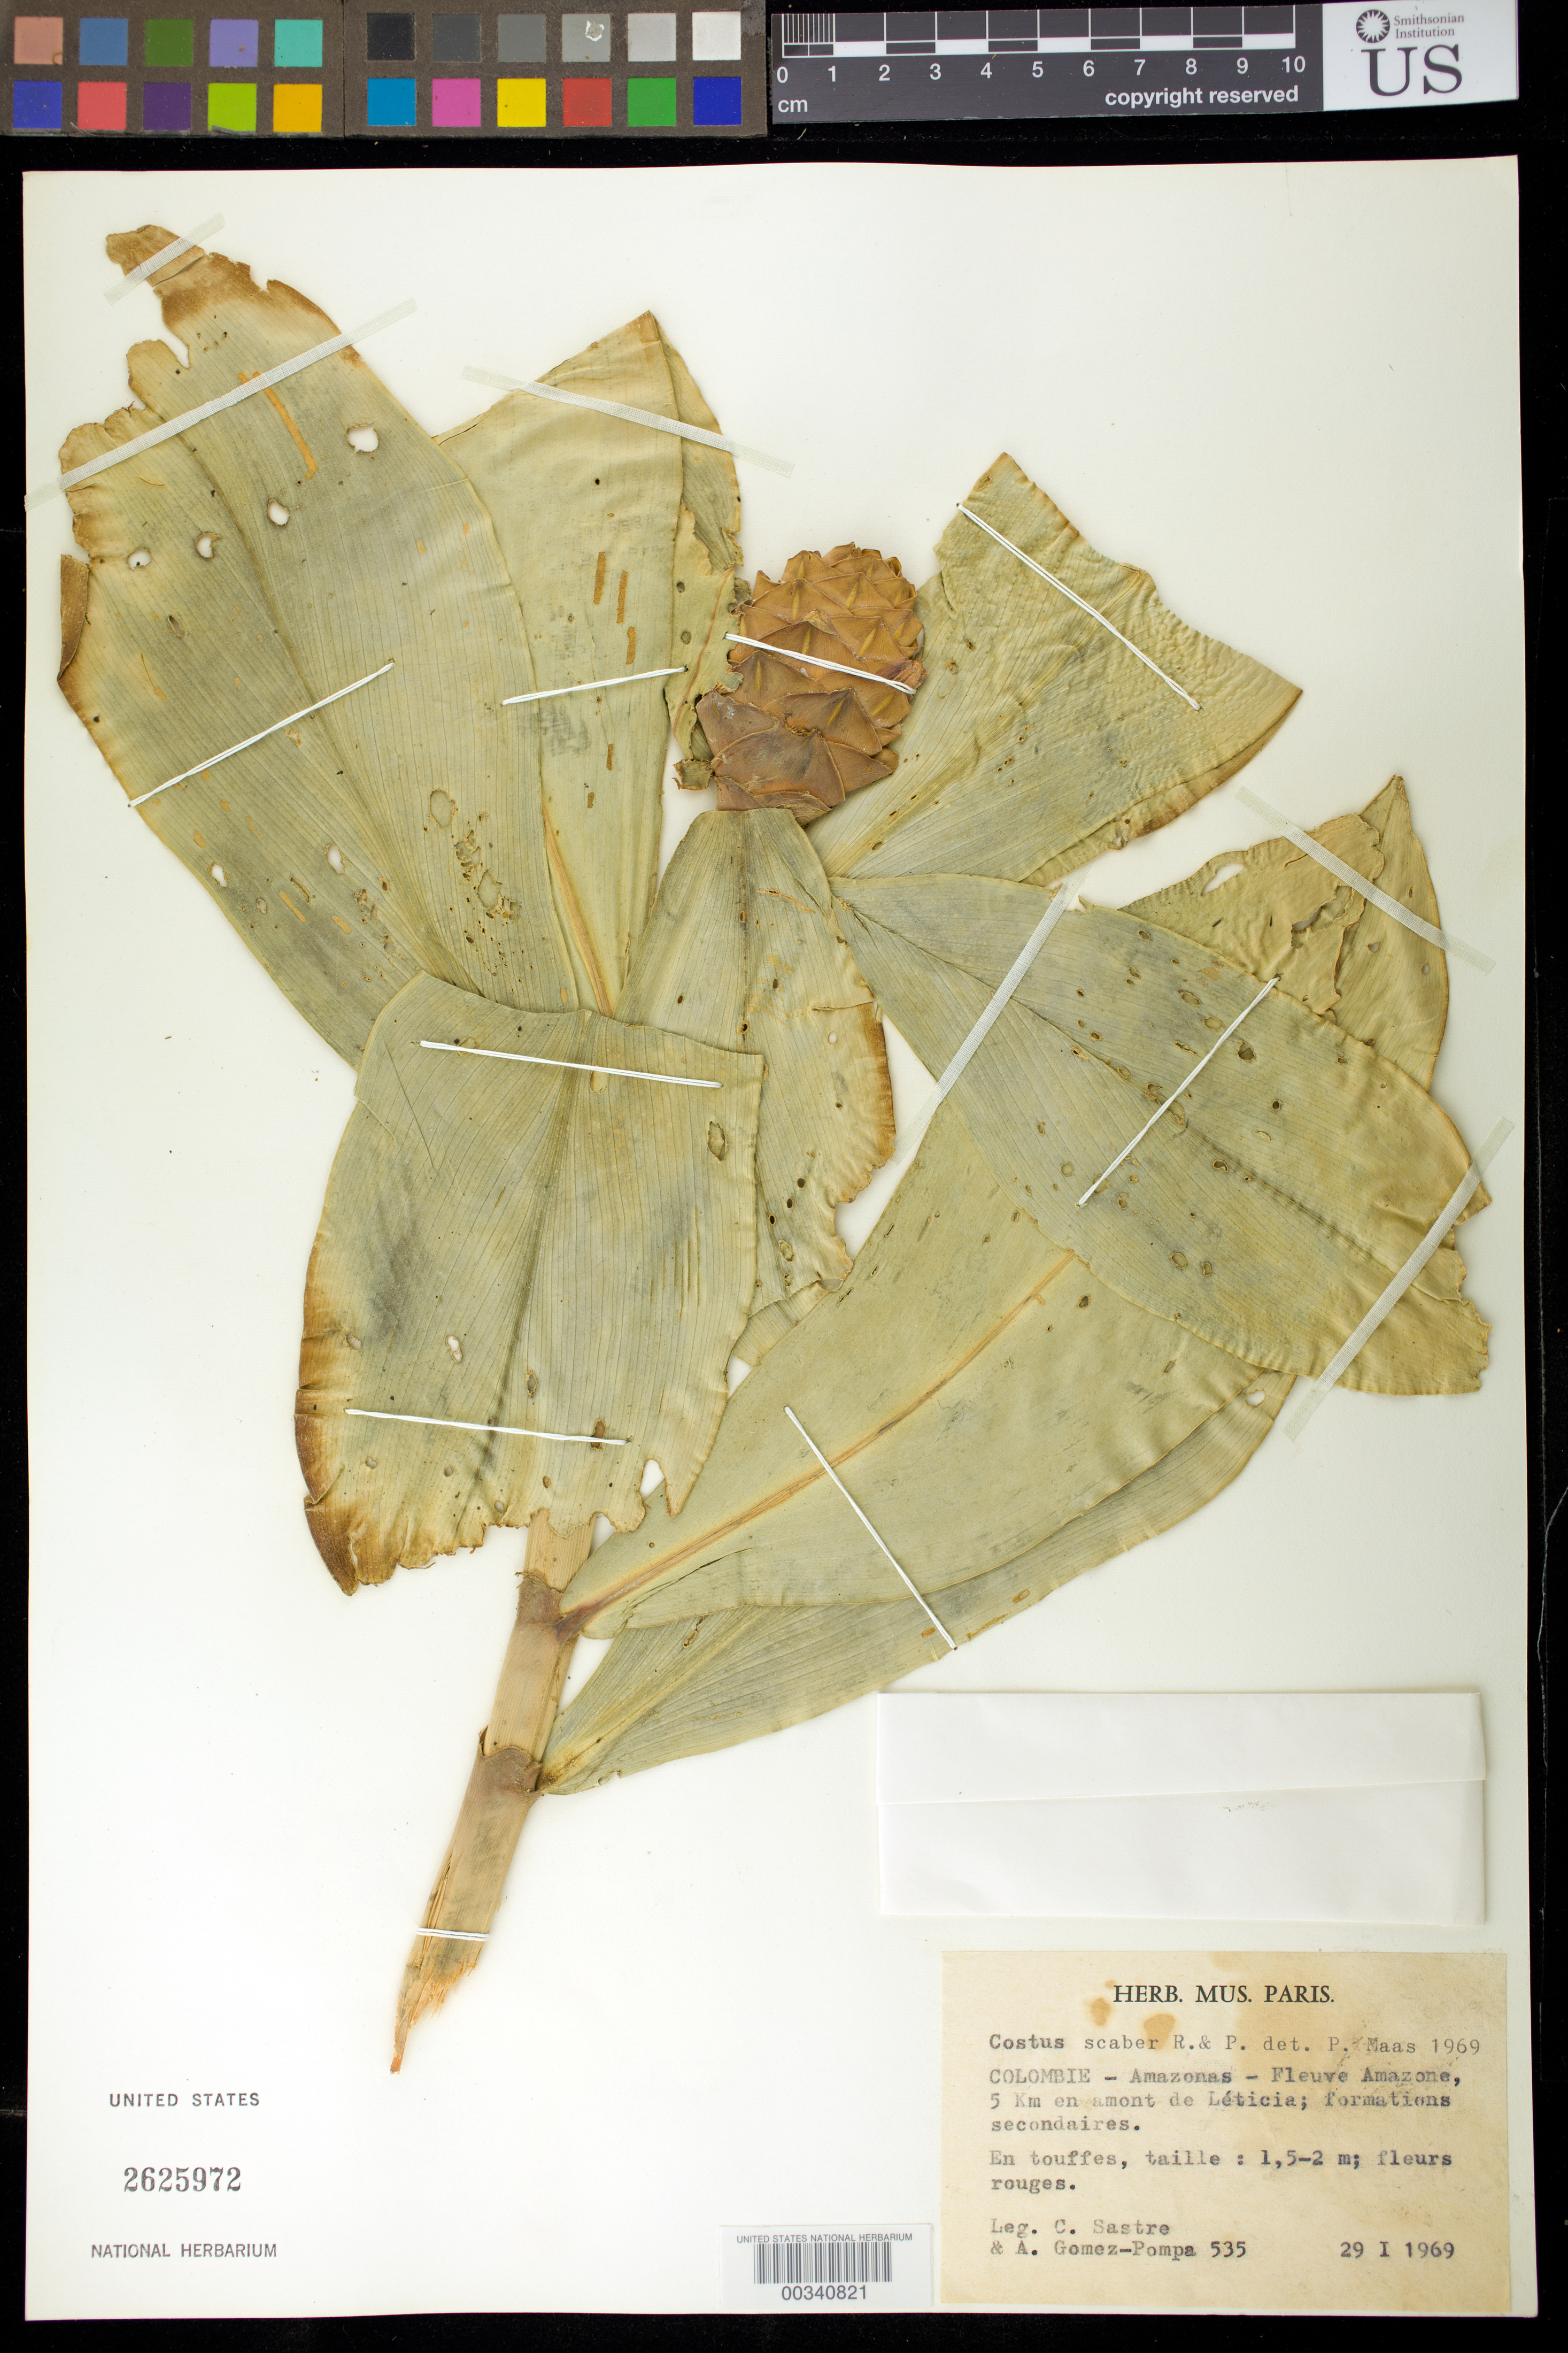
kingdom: Plantae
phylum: Tracheophyta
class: Liliopsida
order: Zingiberales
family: Costaceae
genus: Costus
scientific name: Costus scaber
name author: Ruiz & Pav.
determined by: Maas, Paul J. M.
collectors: C. H. L. Sastre & A. Gómez Pompa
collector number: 535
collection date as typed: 29 Jan 1969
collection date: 1969-01-29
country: Colombia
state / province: Amazônas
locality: Fleuve AmaZone, 5 km en Amont de Leticia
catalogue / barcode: US 2625972